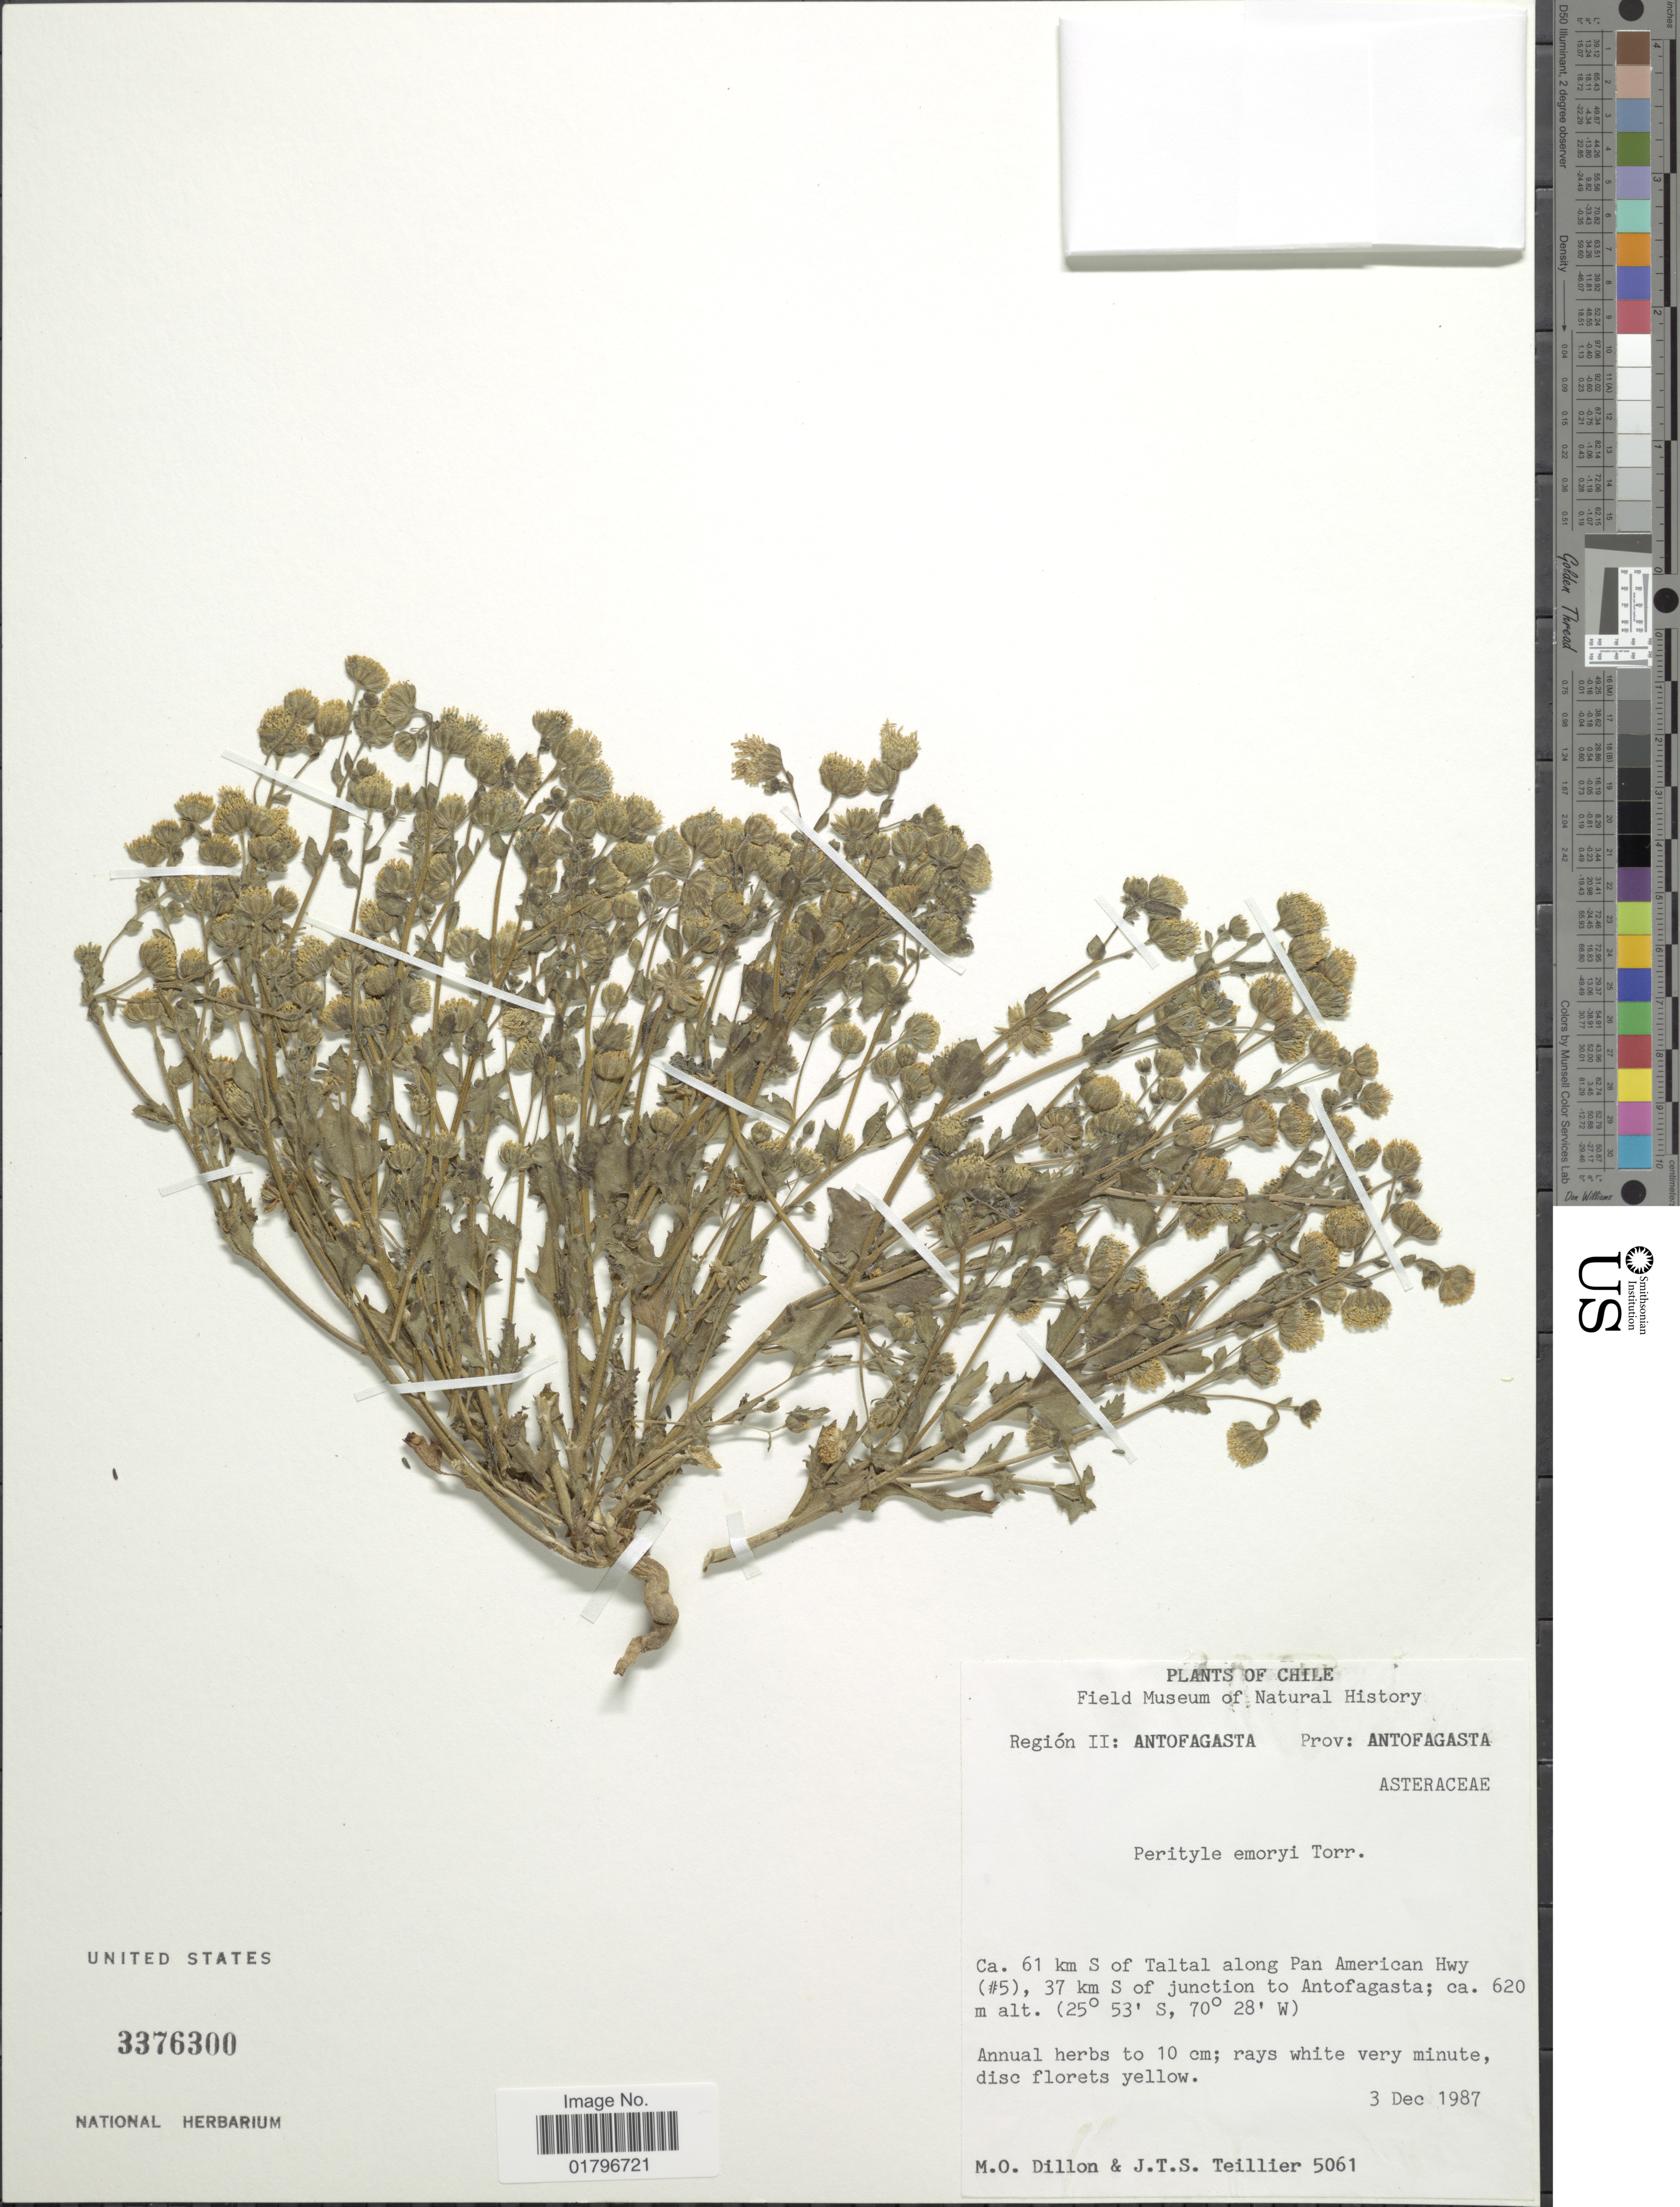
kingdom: Plantae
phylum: Tracheophyta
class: Magnoliopsida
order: Asterales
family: Asteraceae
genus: Perityle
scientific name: Perityle emoryi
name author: Torr.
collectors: M. O. Dillon & J. Teillier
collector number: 5061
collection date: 1987-12-03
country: Chile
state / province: Antofagasta (II)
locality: Región II: Antofafasta. Prov: Antofagasta. Ca. 61 km S of Taltal along Pan American Hwy (#5), 37 km S of junction to Antofagasta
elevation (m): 620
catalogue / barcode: US 3376300